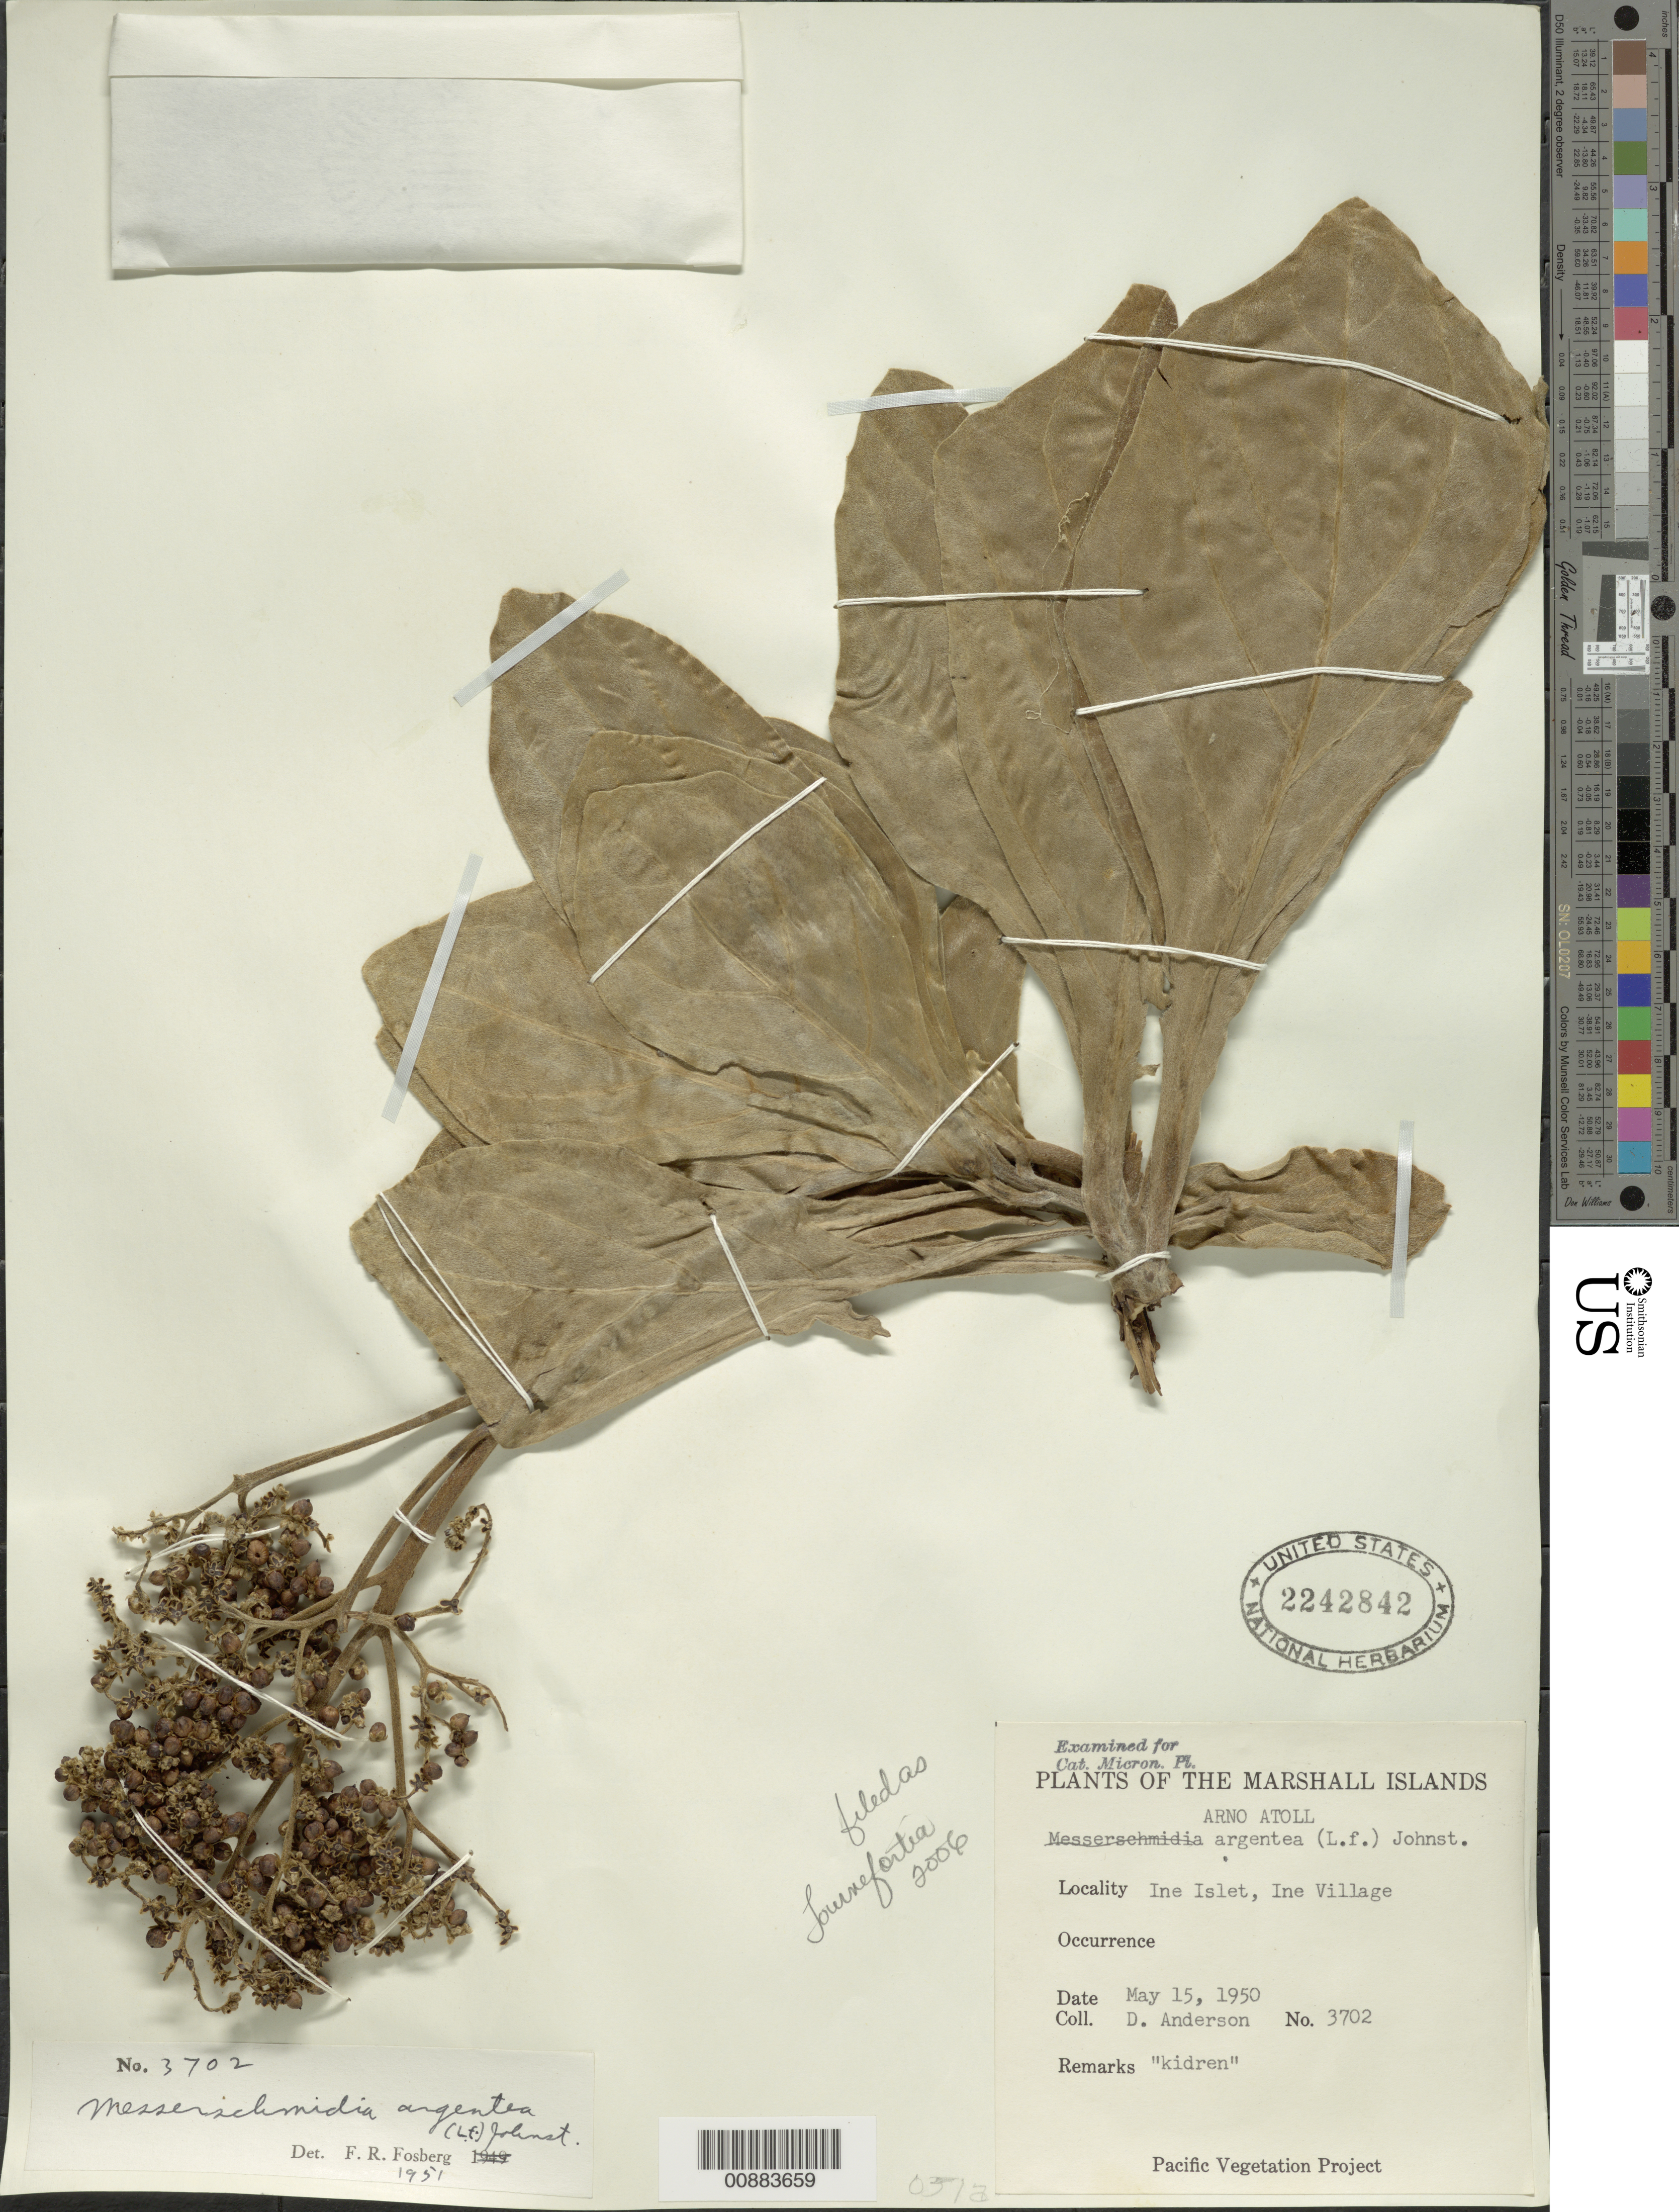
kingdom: Plantae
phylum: Tracheophyta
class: Magnoliopsida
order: Boraginales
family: Heliotropiaceae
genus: Heliotropium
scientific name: Heliotropium arboreum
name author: (Blanco) Mabberley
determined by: Wagner, W. L., (BOT), Smithsonian Institution - National Museum of Natural History (UNITED STATES)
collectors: D. Anderson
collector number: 3702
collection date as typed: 15 May 1950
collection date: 1950-05-15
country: Marshall Islands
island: Arno Atoll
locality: Ine Islet, Ine Village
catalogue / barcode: US 2242842